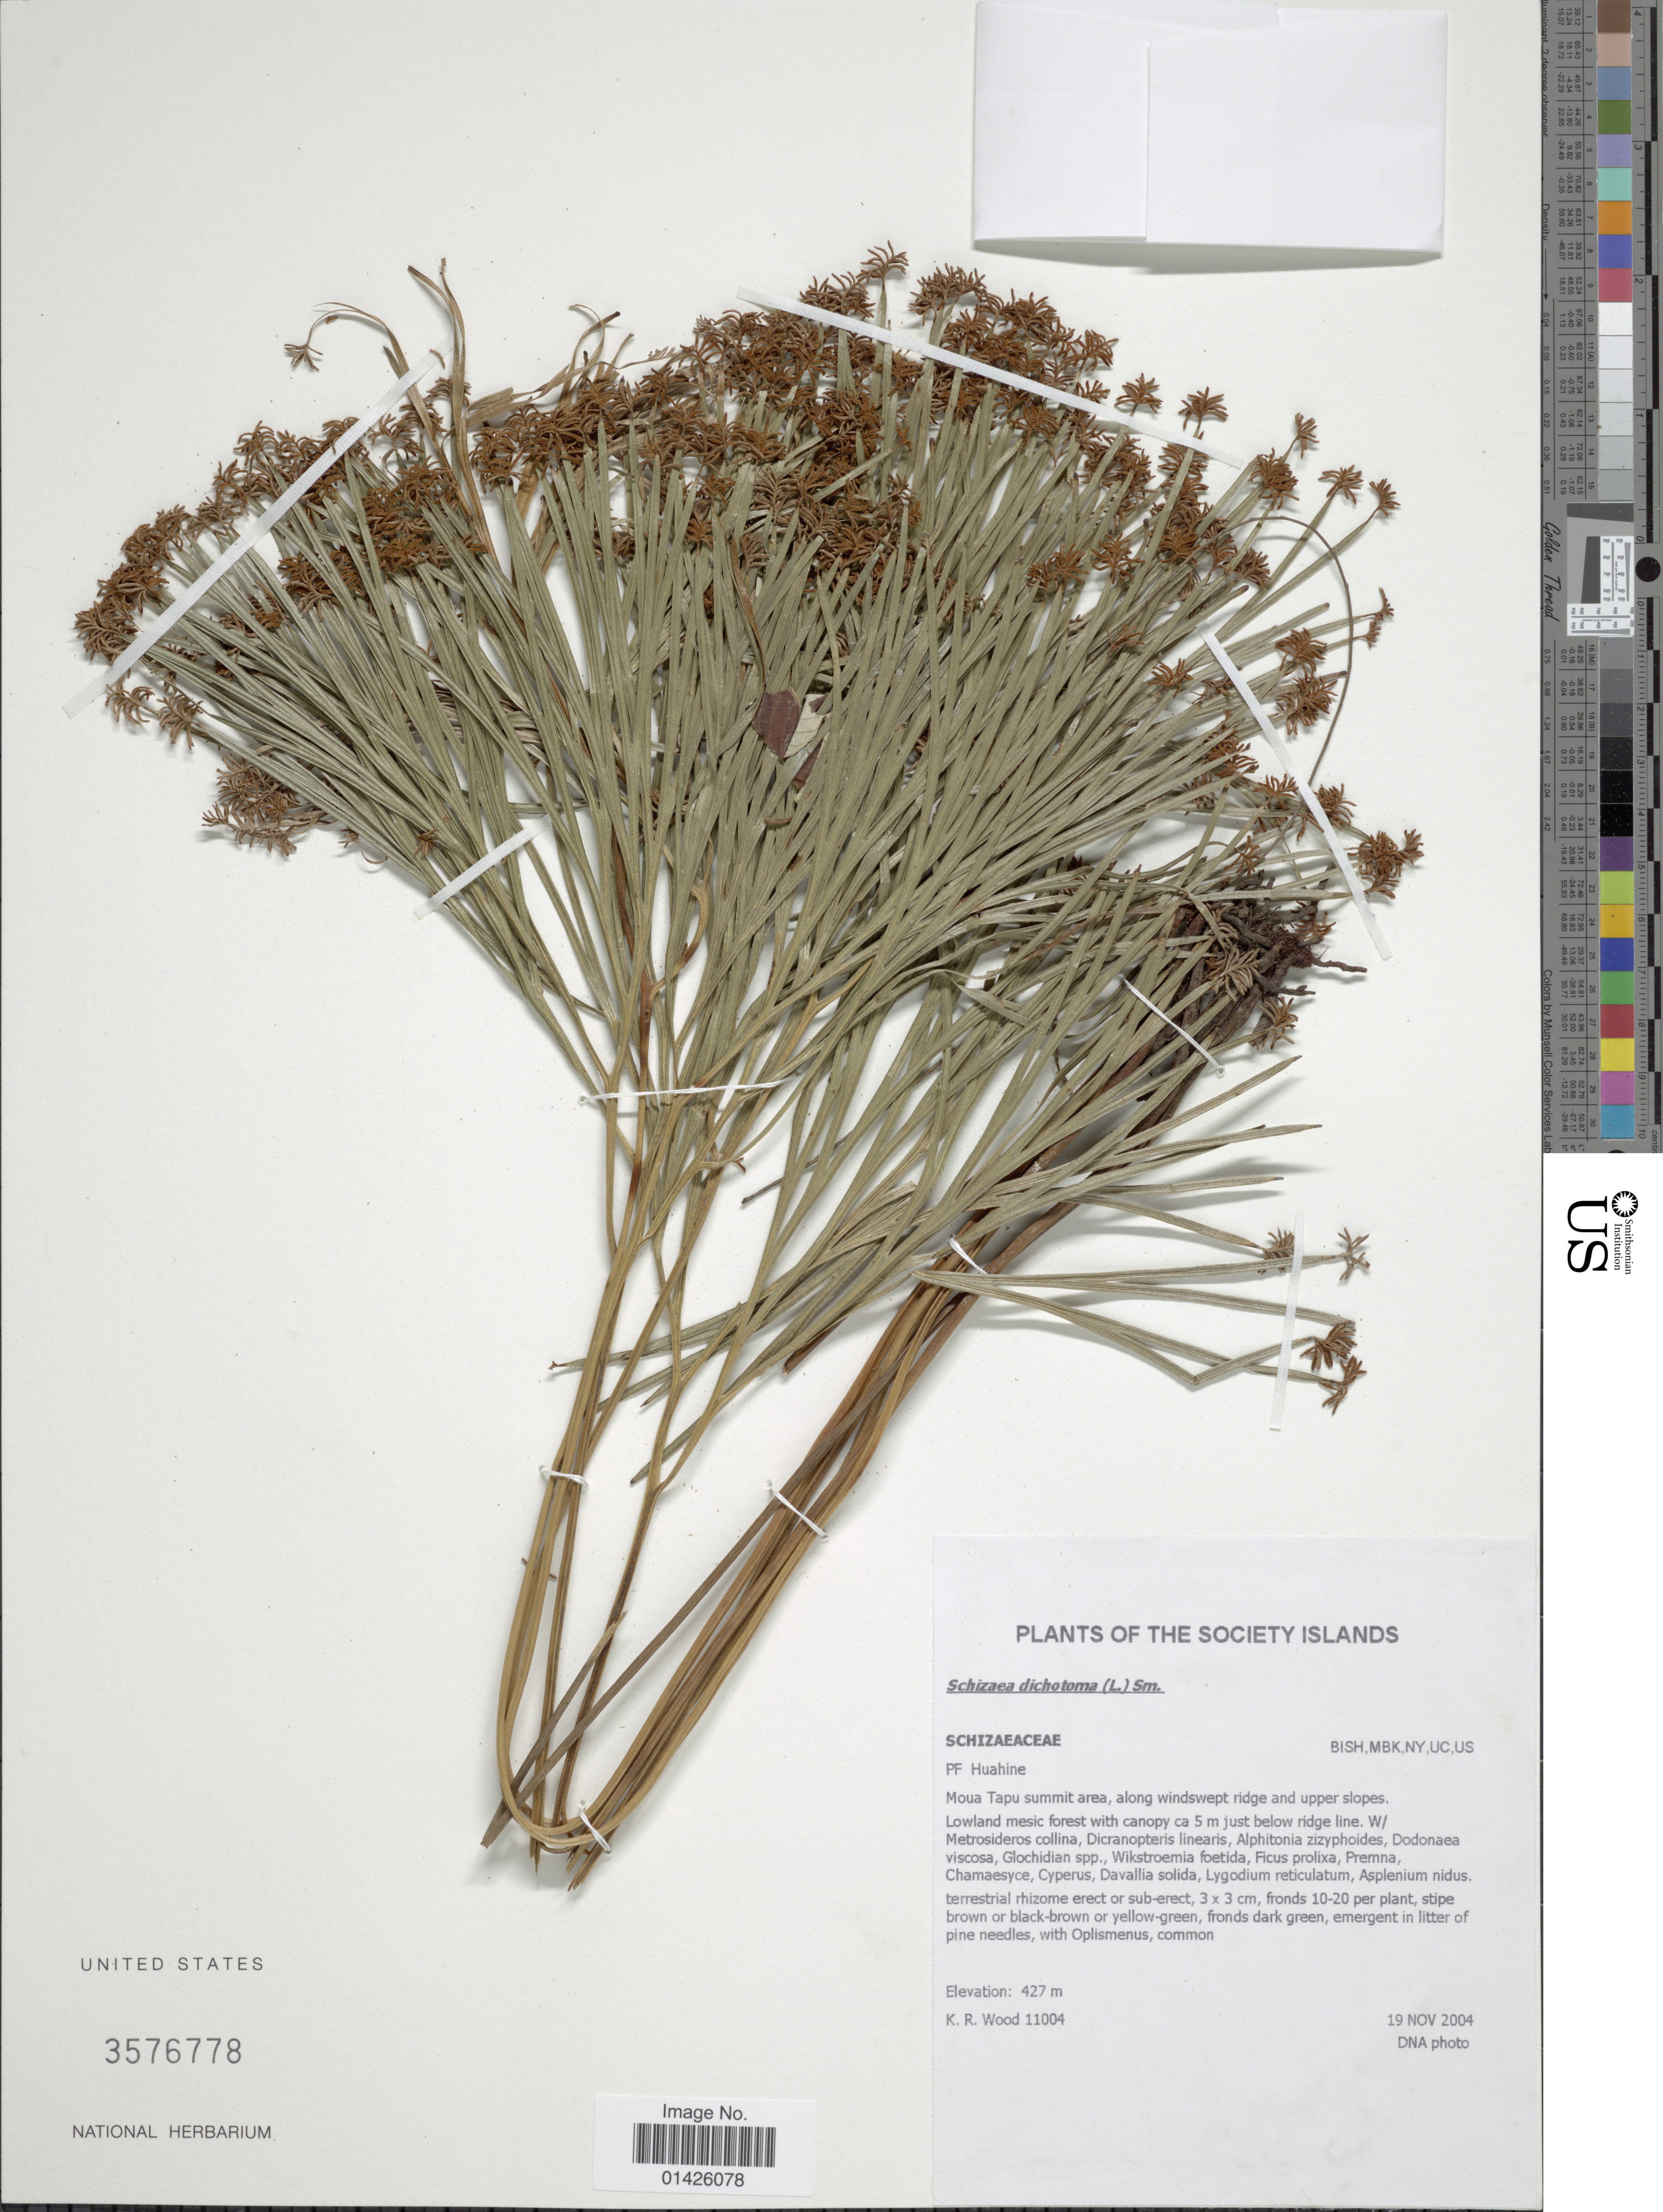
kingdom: Plantae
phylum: Tracheophyta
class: Polypodiopsida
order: Schizaeales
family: Schizaeaceae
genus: Schizaea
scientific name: Schizaea dichotoma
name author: (L.) J. Sm.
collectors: K. R. Wood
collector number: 11004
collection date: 2004-11-19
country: French Polynesia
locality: The Society islands, Moua Tapu summit area, along windswept ridge and upper slopes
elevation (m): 427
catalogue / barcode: US 3576778